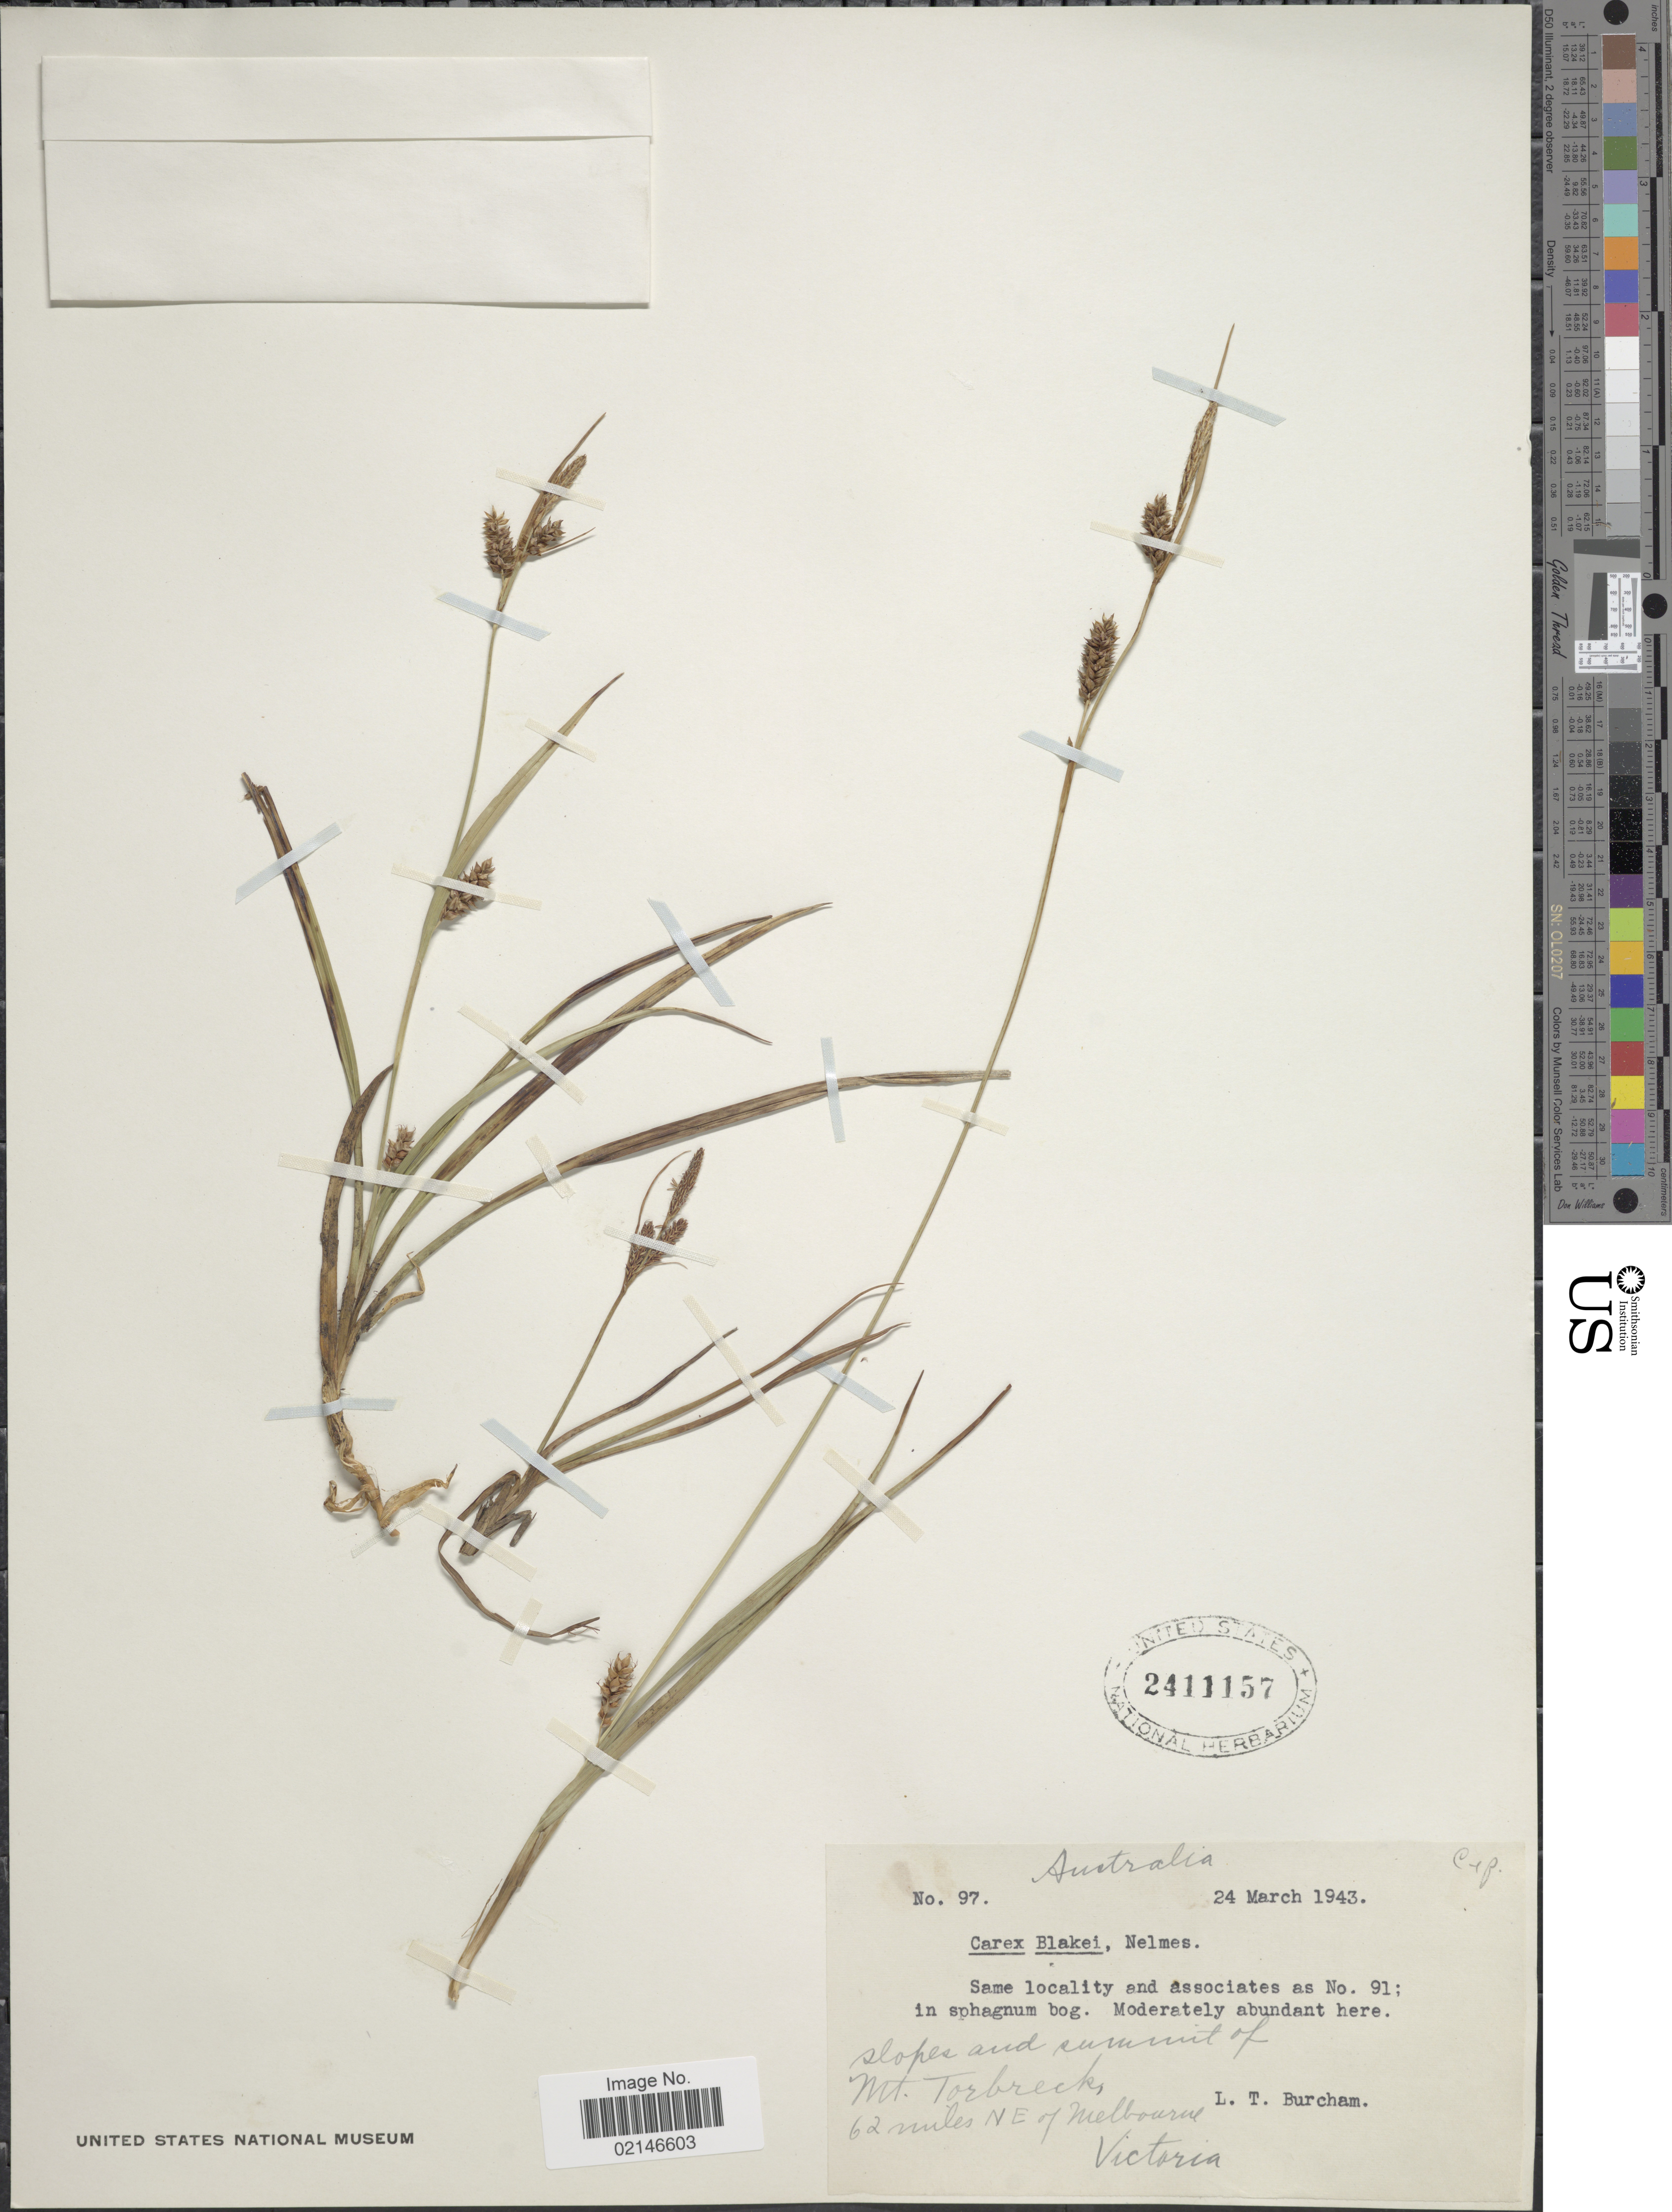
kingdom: Plantae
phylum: Tracheophyta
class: Liliopsida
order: Poales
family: Cyperaceae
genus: Carex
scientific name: Carex blakei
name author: Nelmes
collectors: L. Burcham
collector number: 97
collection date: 1943-03-24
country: Australia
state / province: Victoria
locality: Slopes and summit of Mt. Torbreck, 62 miles NE of Melbourne, Victoria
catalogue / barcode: US 2411157